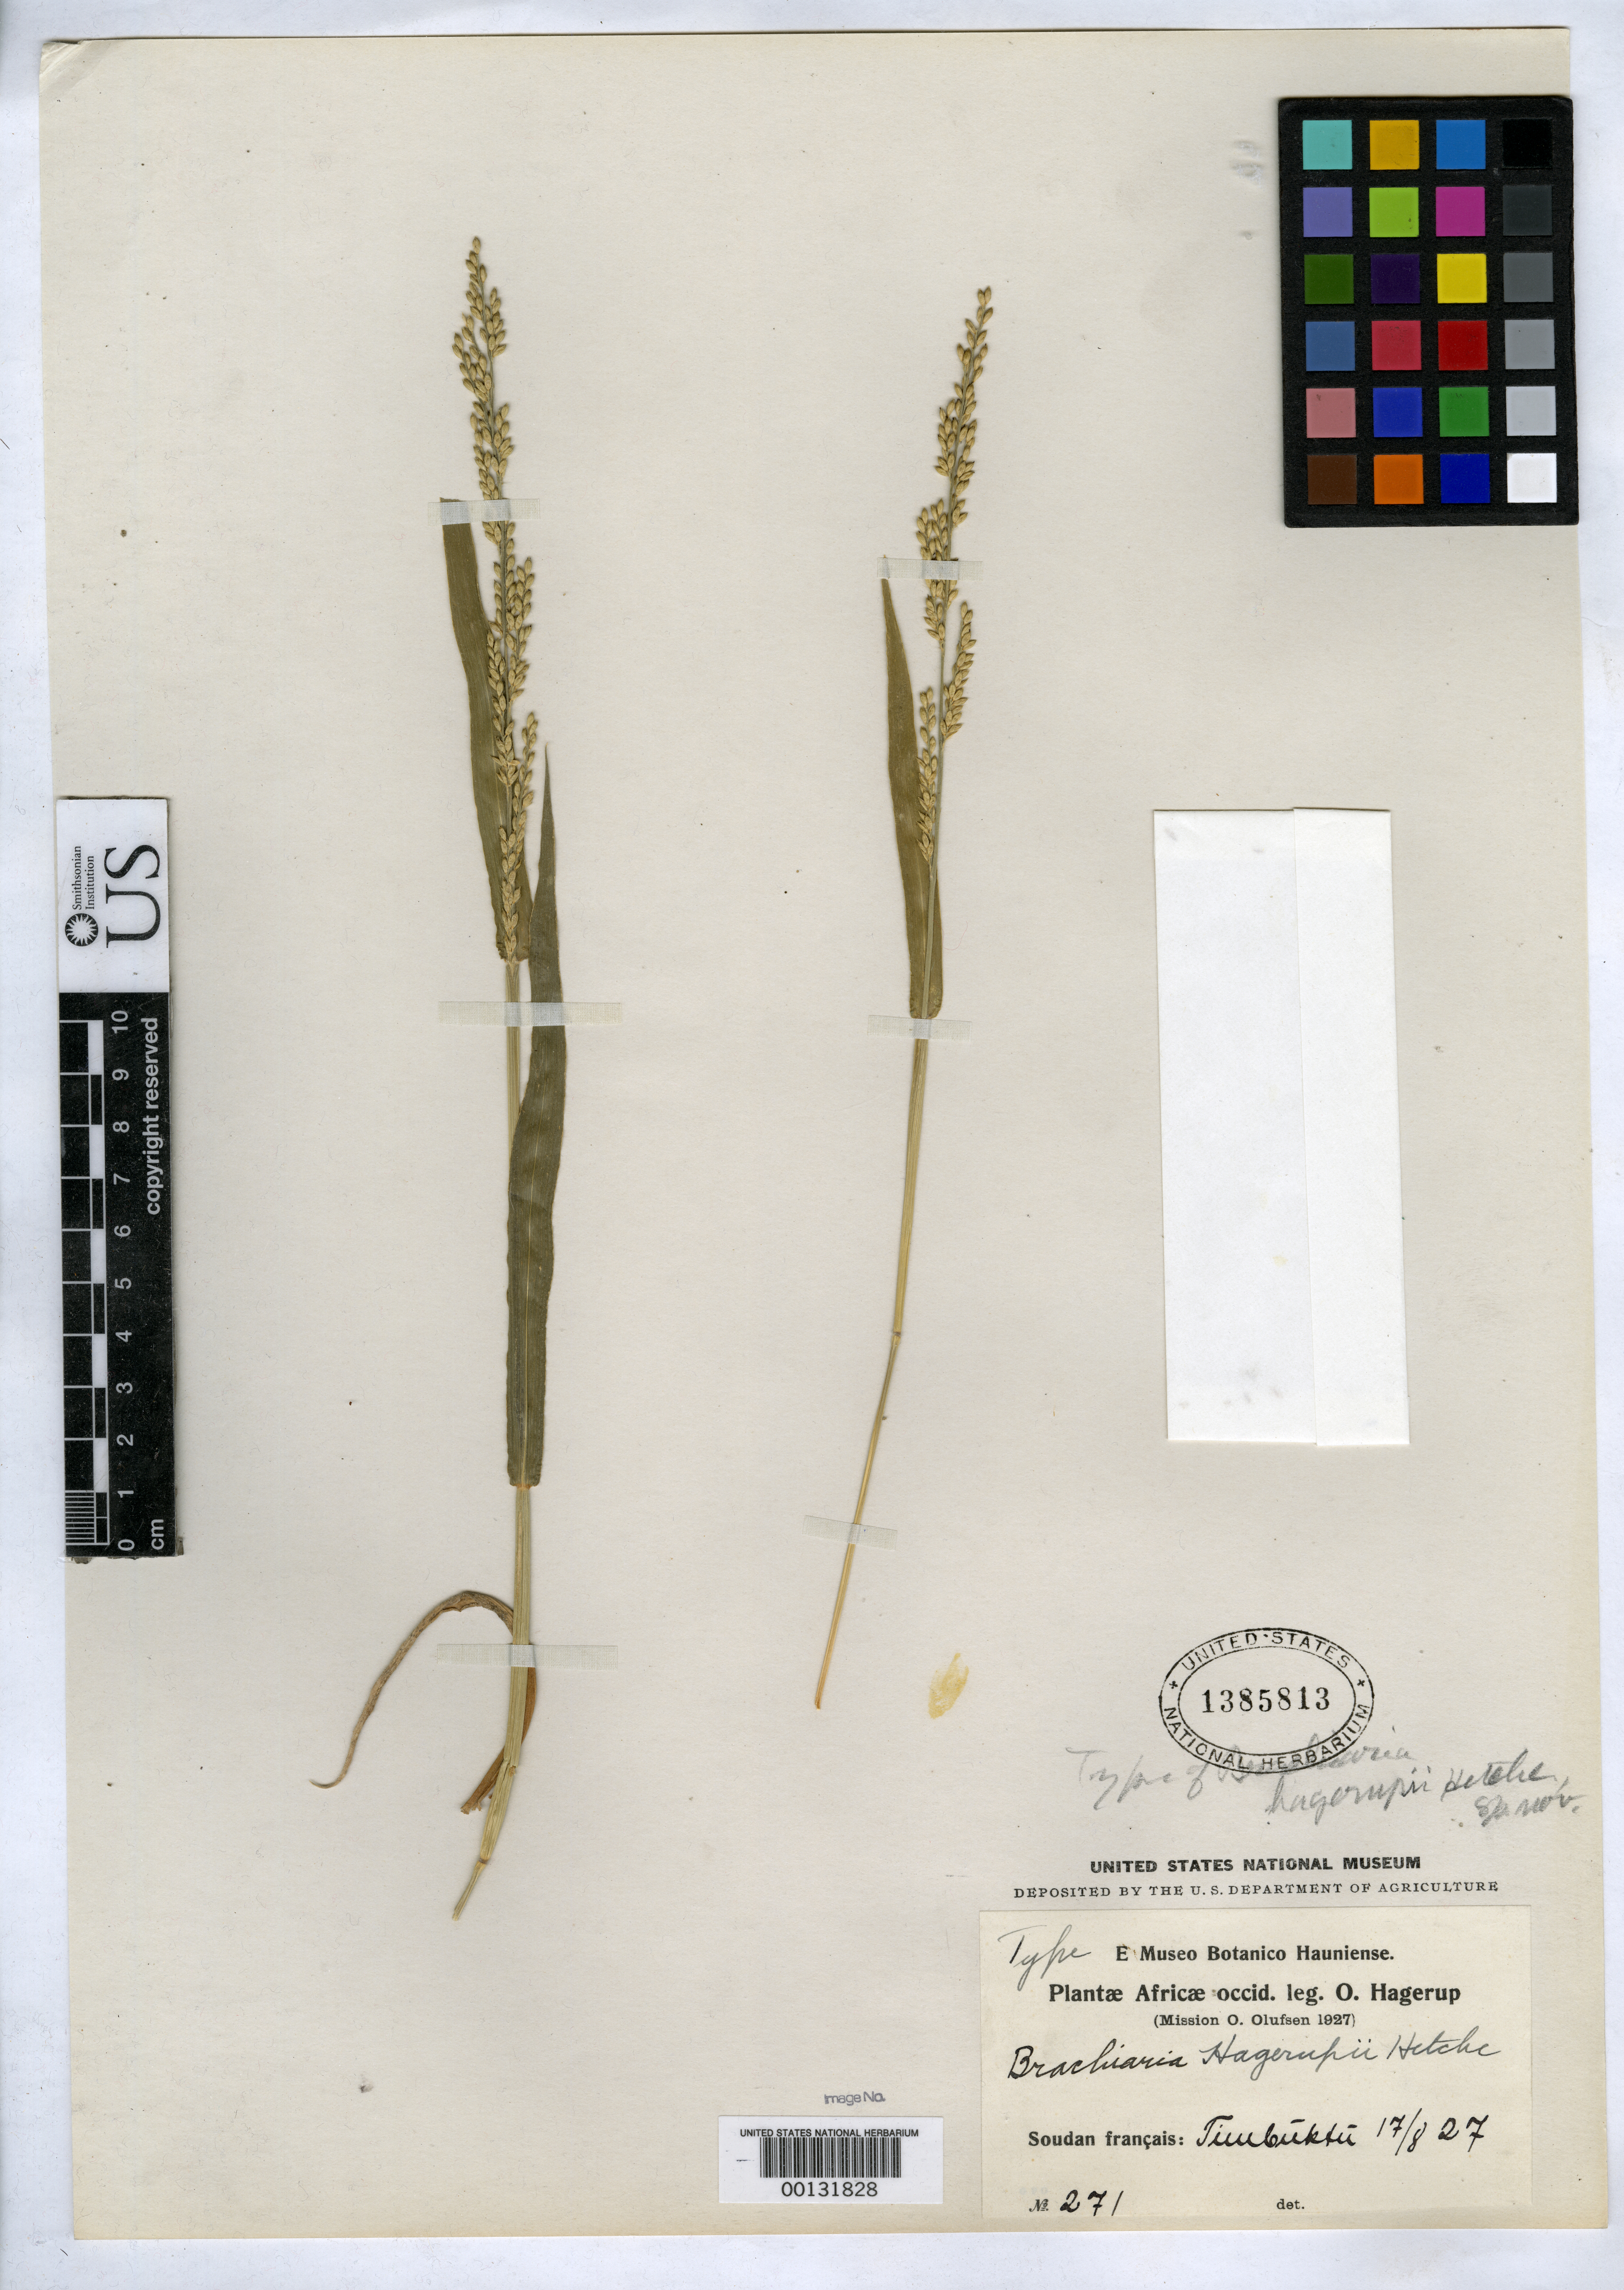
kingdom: Plantae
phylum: Tracheophyta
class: Liliopsida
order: Poales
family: Poaceae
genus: Brachiaria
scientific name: Brachiaria hagerupii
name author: Hitchc.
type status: Holotype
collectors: O. Hagerup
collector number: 271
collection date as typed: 17 Aug 1927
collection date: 1927-08-17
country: Mali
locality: Tombouctou (West Africa).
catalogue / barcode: US 1385813